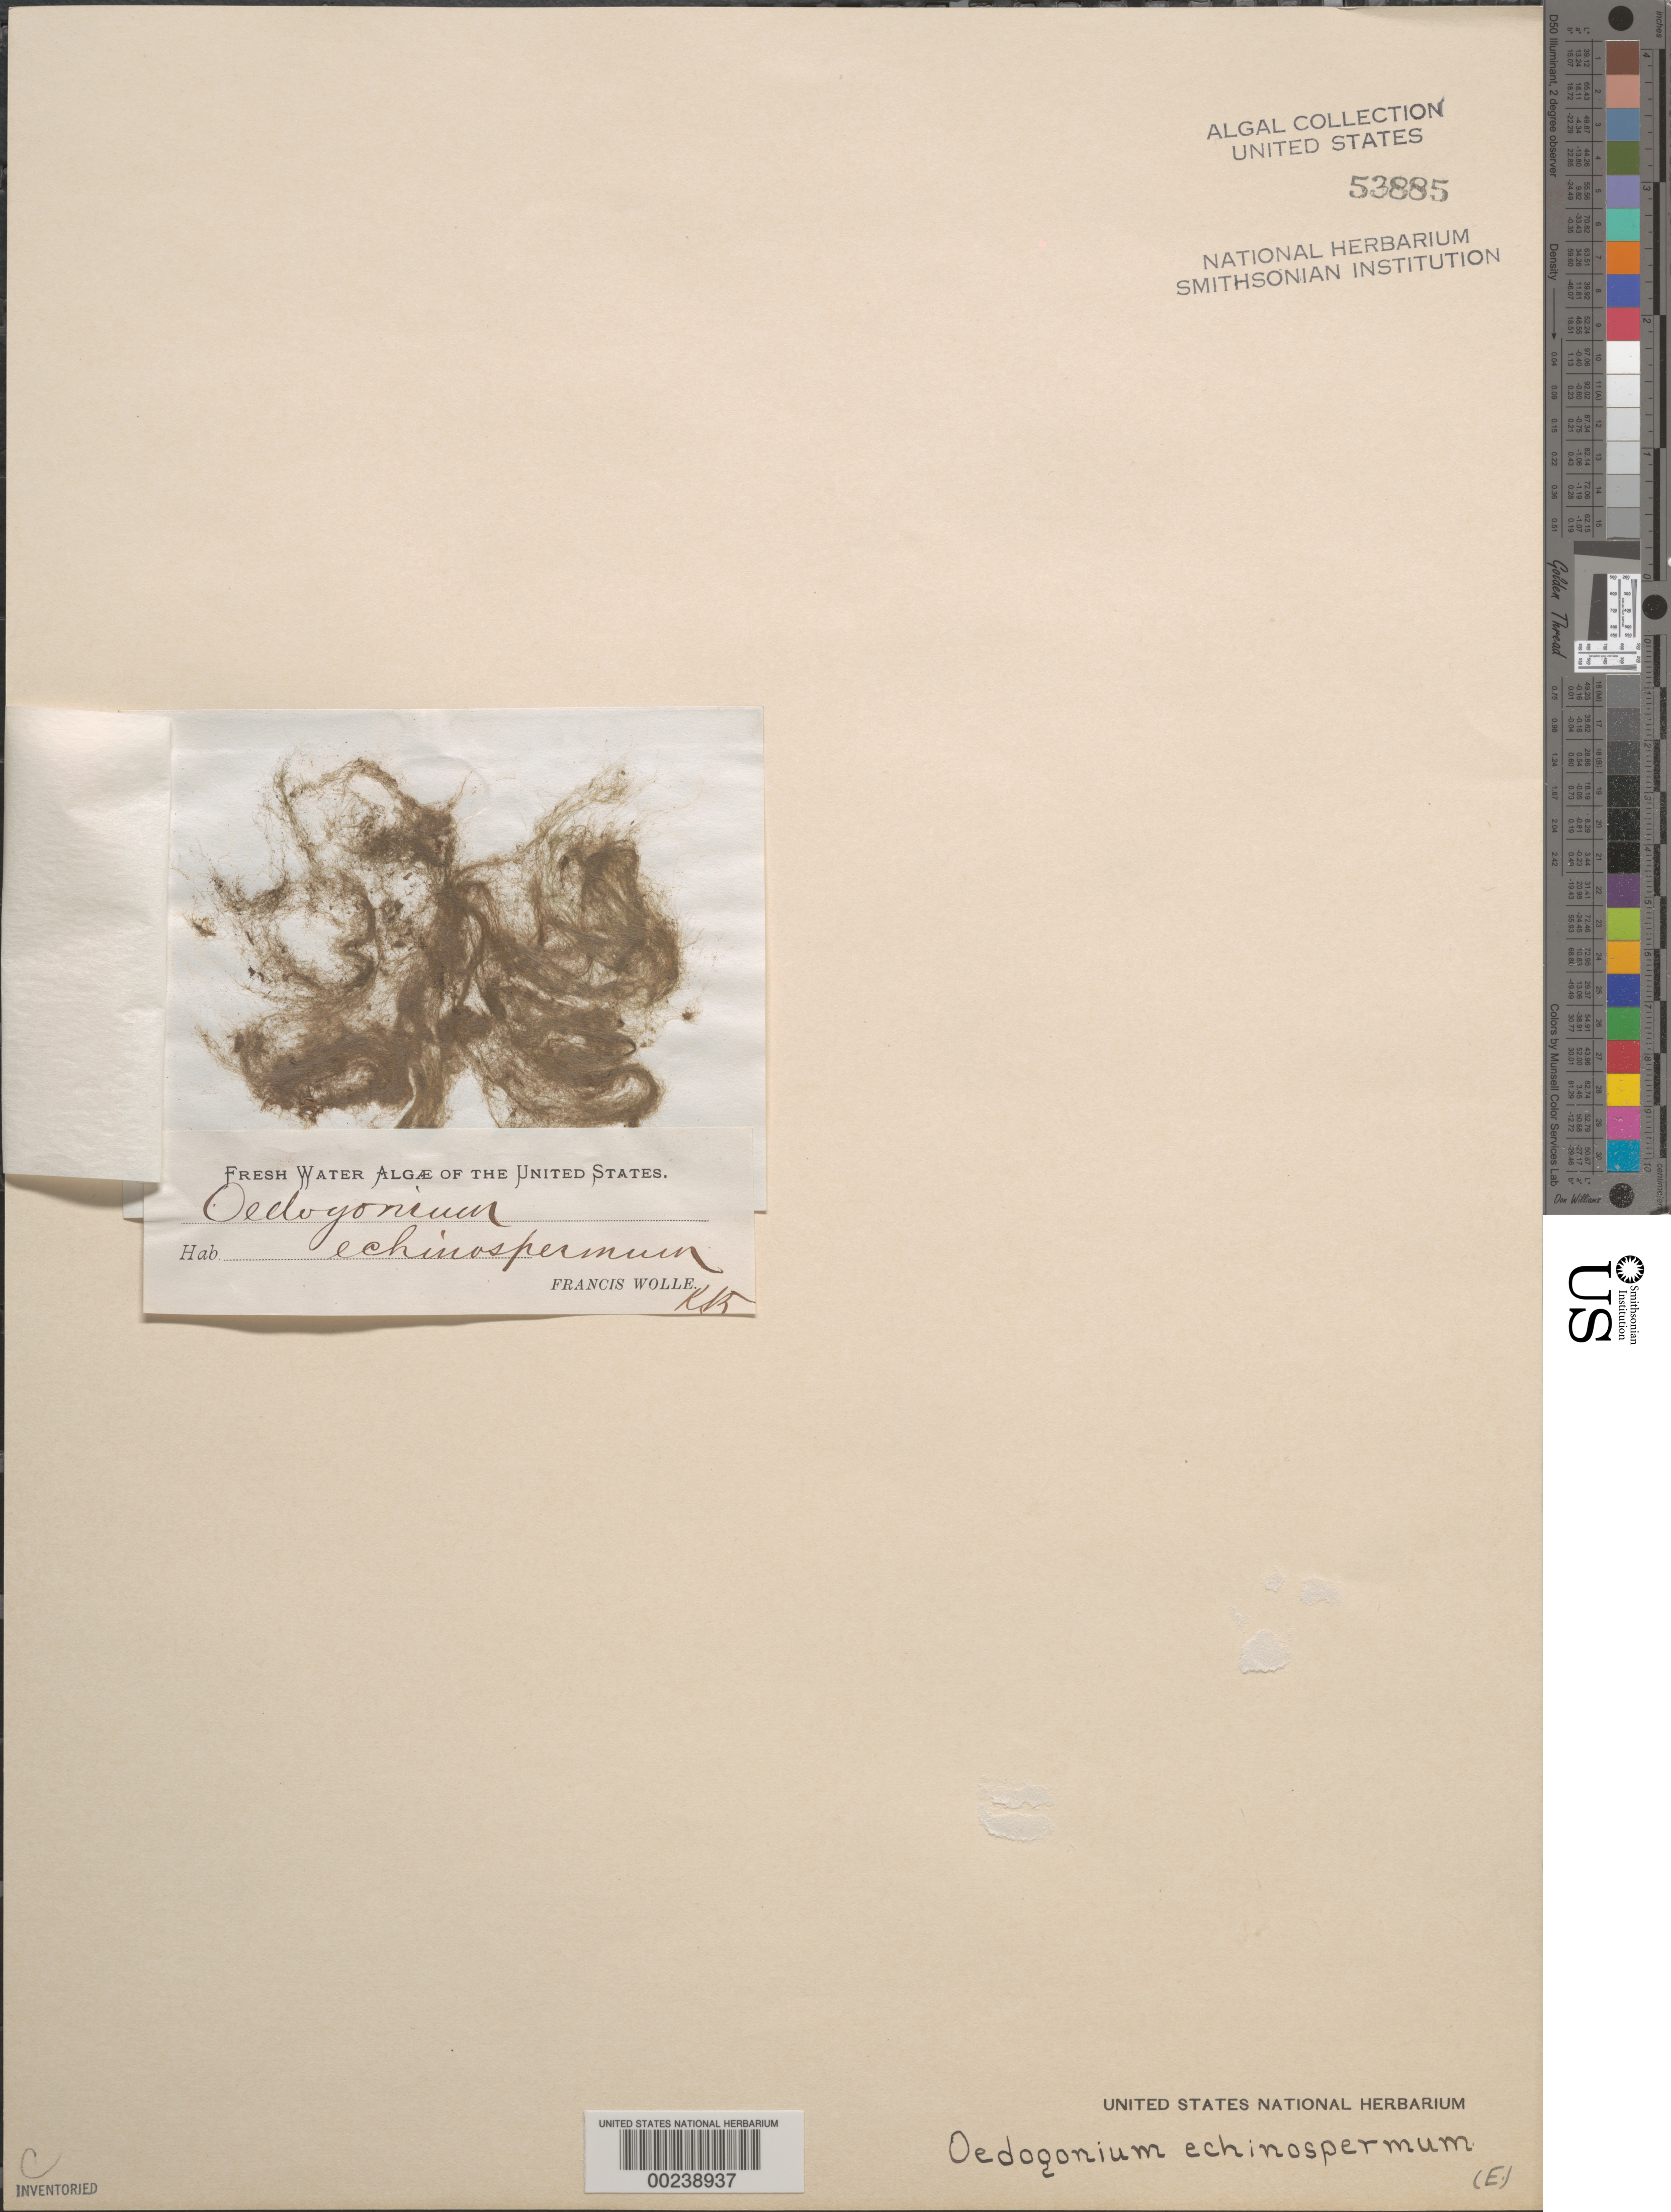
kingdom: Plantae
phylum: Chlorophyta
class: Chlorophyceae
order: Oedogoniales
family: Oedogoniaceae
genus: Oedogonium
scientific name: Oedogonium echinospermum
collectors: F. Wolle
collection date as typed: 18--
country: United States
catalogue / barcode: US 53885